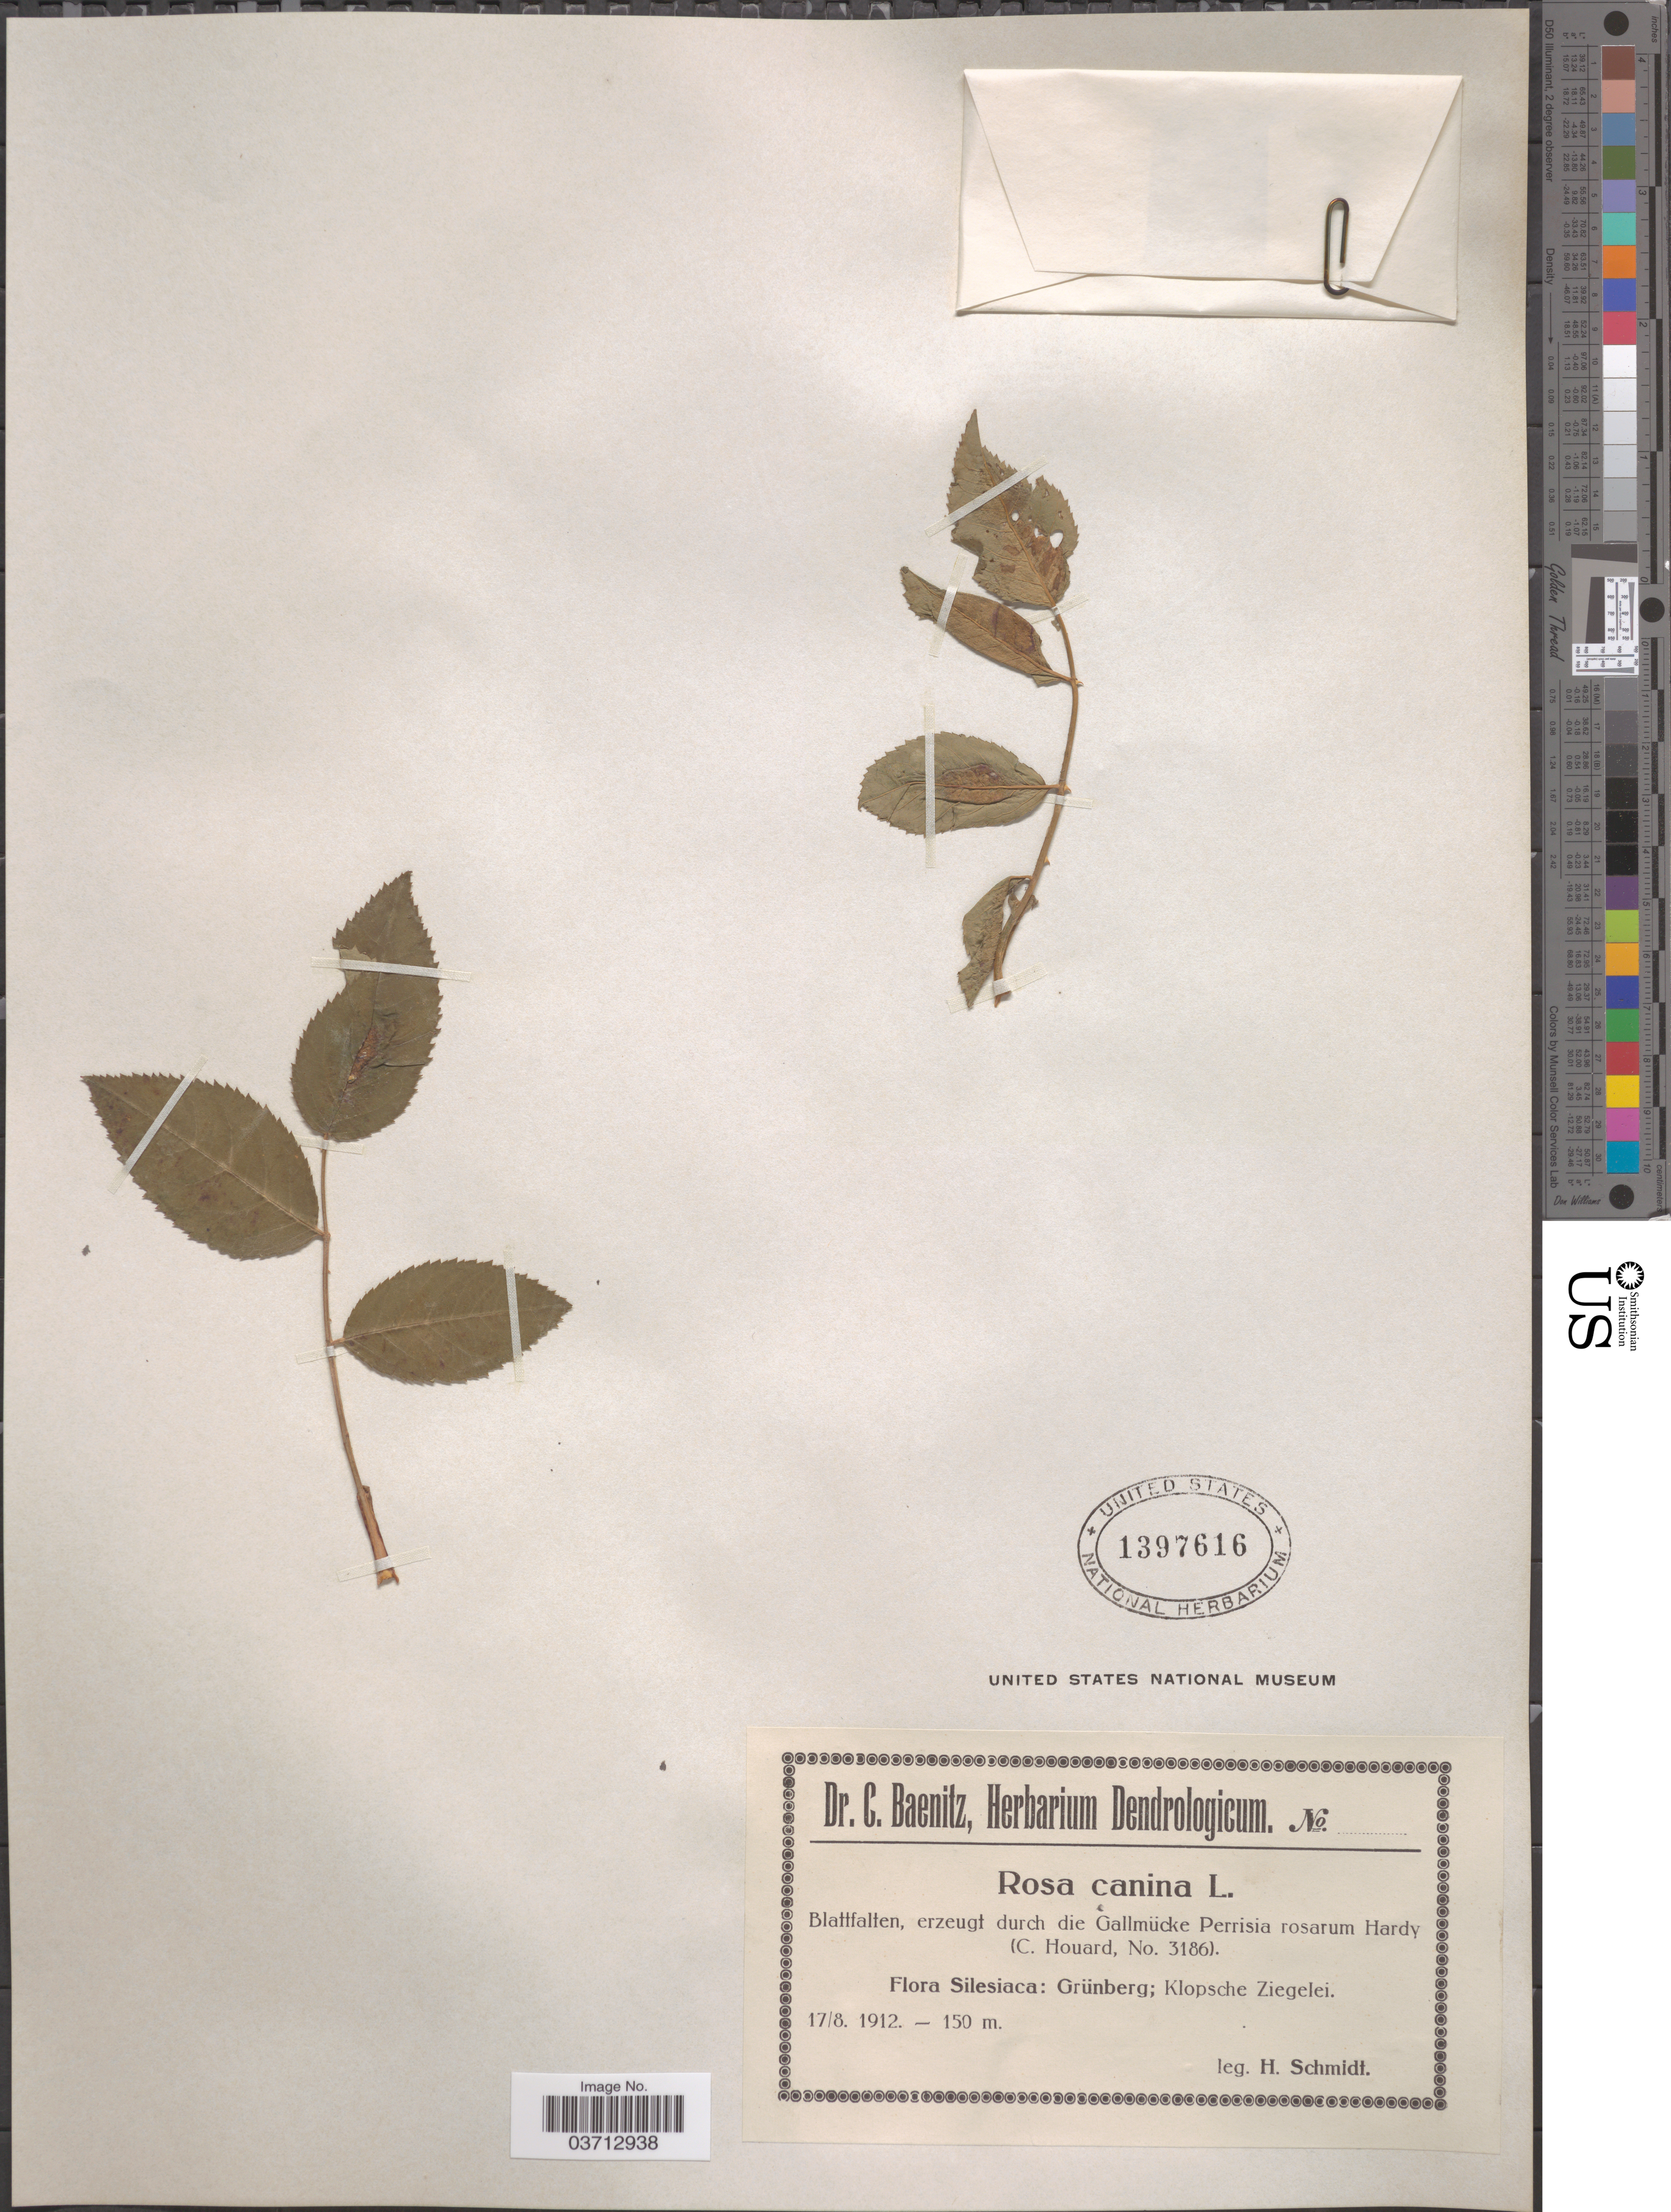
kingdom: Plantae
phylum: Tracheophyta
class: Magnoliopsida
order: Rosales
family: Rosaceae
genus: Rosa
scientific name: Rosa canina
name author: L.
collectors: H. Schmidt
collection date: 1912-08-17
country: Poland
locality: Silesiaca: Grünberg; Klopsche Ziegelei.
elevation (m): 150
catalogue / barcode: US 1397616